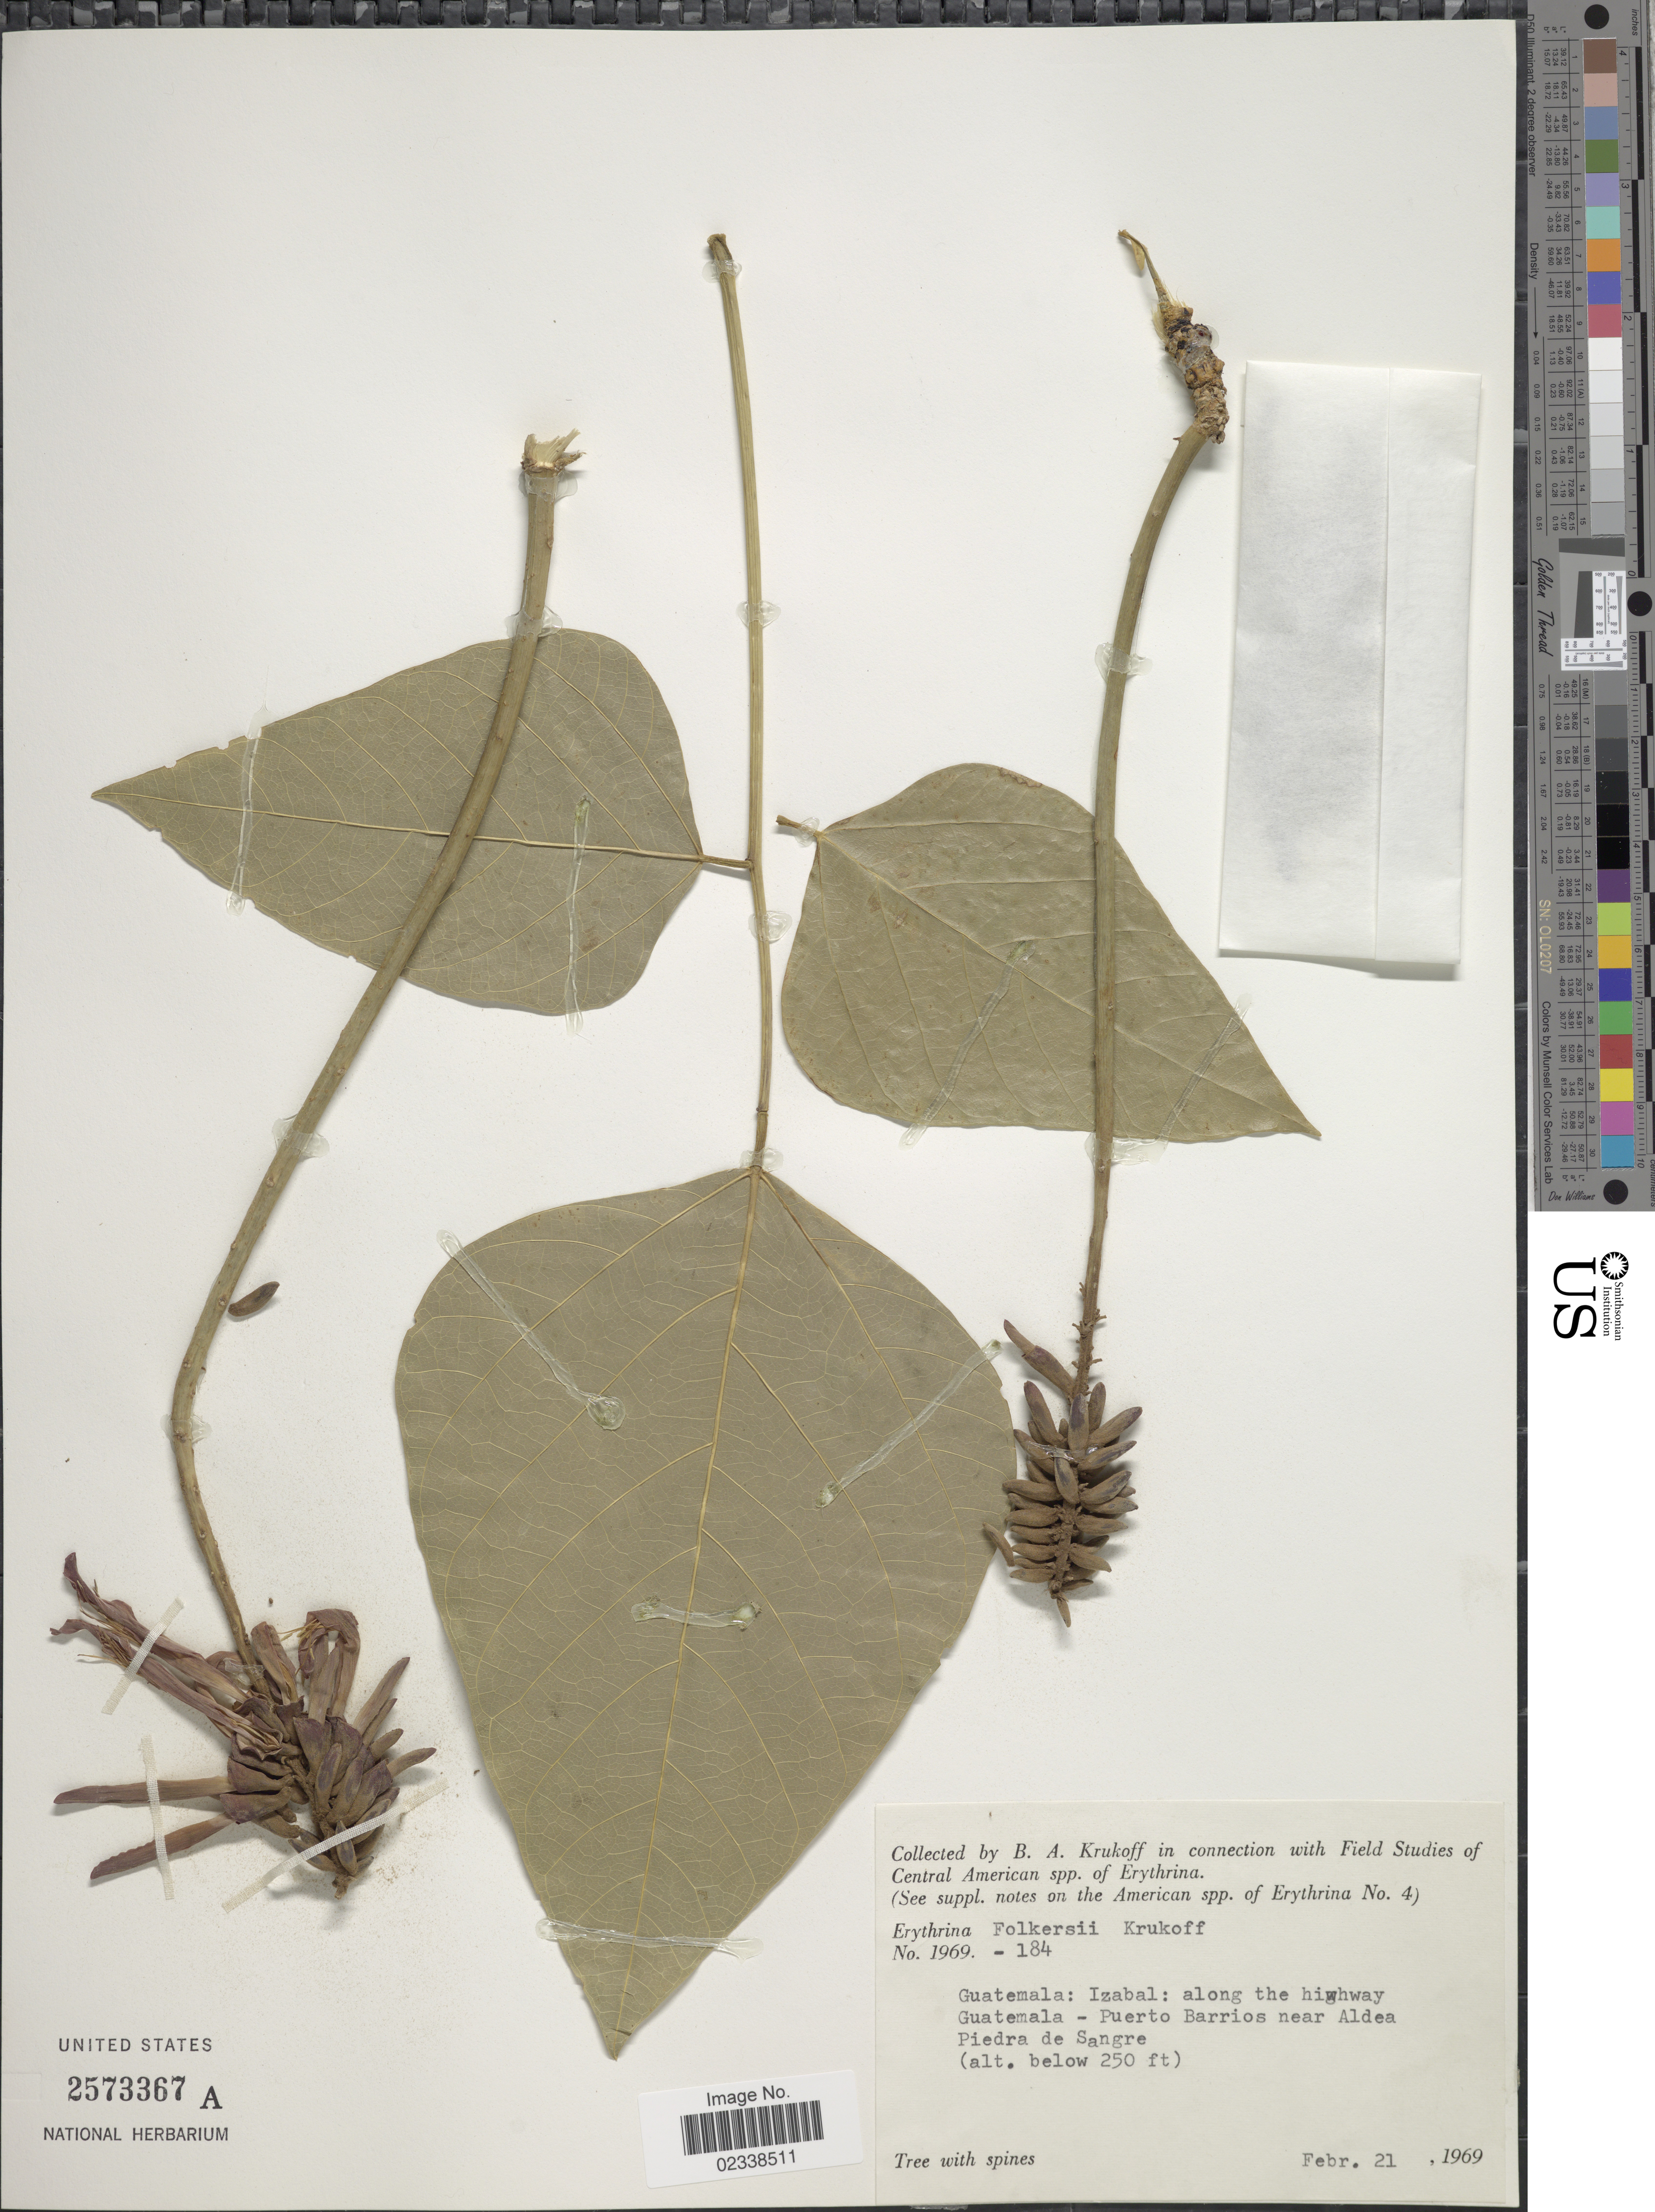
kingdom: Plantae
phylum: Tracheophyta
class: Magnoliopsida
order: Fabales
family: Fabaceae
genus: Erythrina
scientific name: Erythrina folkersii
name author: Krukoff & Moldenke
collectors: B. A. Krukoff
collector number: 1969-184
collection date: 1969-02-21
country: Guatemala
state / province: Izabal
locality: Along the highway Guatemala- Puerto Barrios near Aldea Piedra de Sangre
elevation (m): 76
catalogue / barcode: US 2573367A